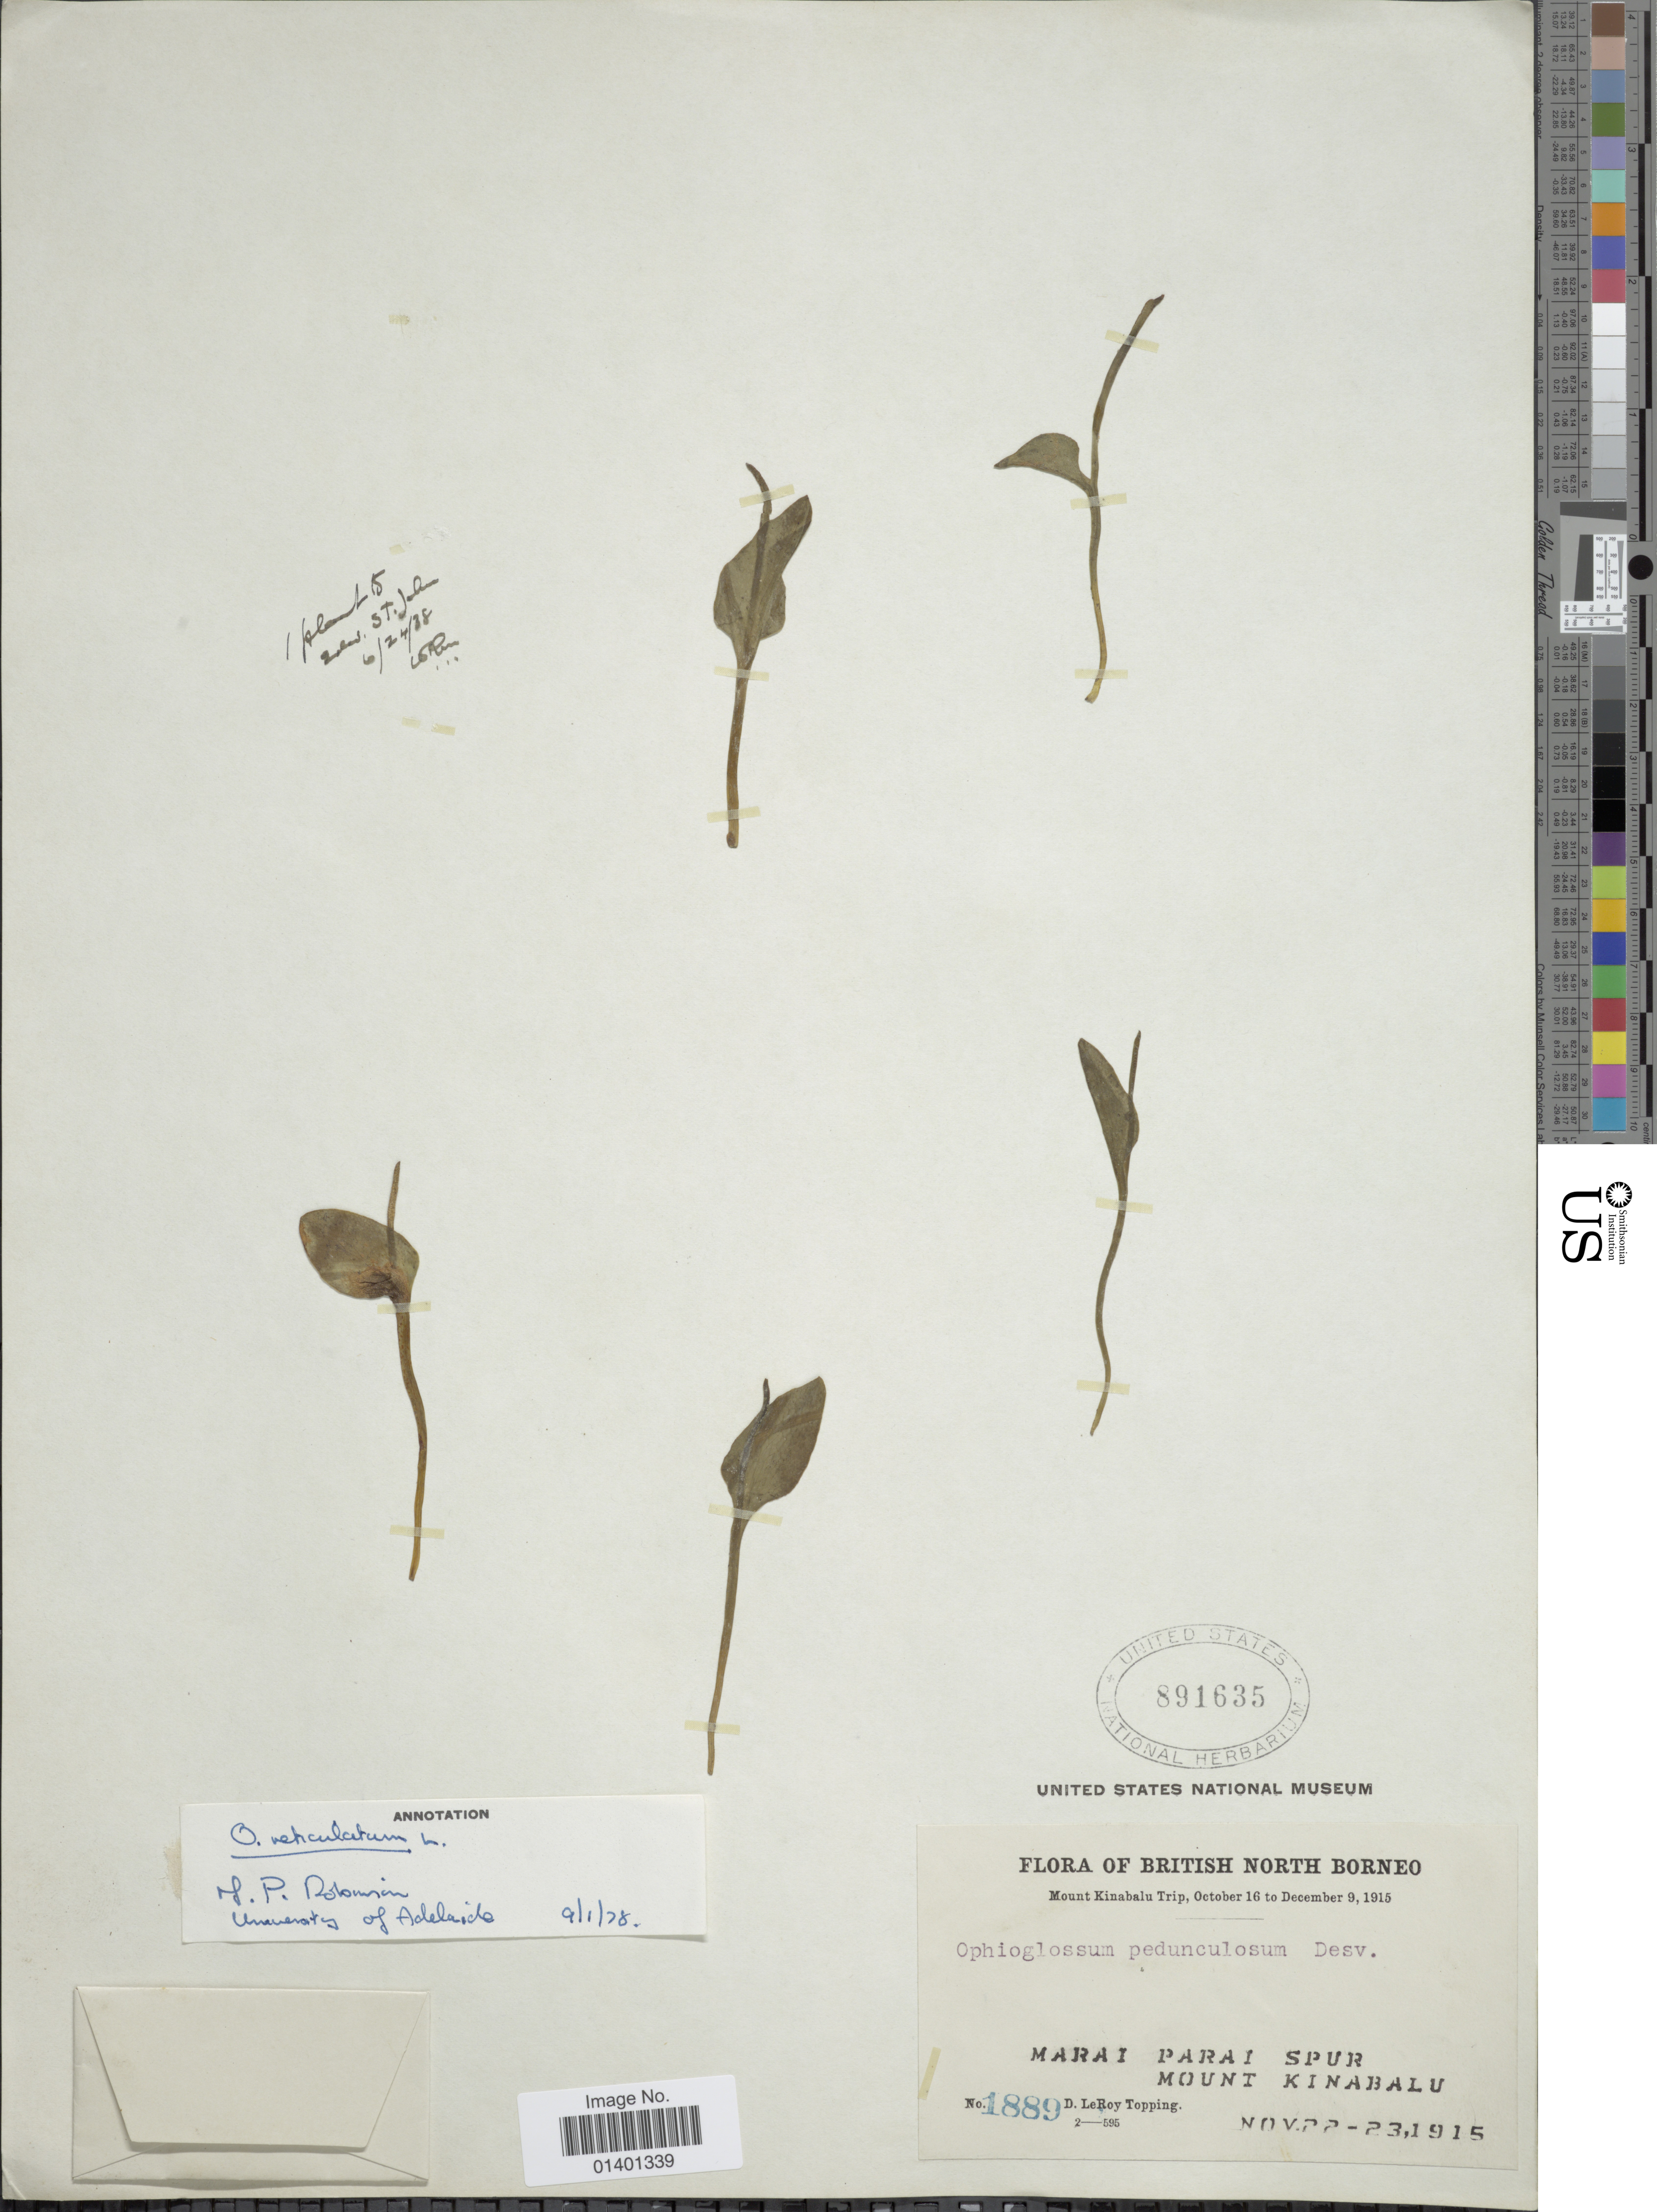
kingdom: Plantae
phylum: Tracheophyta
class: Polypodiopsida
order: Ophioglossales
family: Ophioglossaceae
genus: Ophioglossum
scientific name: Ophioglossum reticulatum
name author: L.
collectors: D. L. Topping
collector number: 1889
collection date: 1915-11-22/1915-11-23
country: Malaysia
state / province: Sabah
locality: British North Borneo, Marai Parai Spur, Mount Kinabalu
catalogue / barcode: US 891635